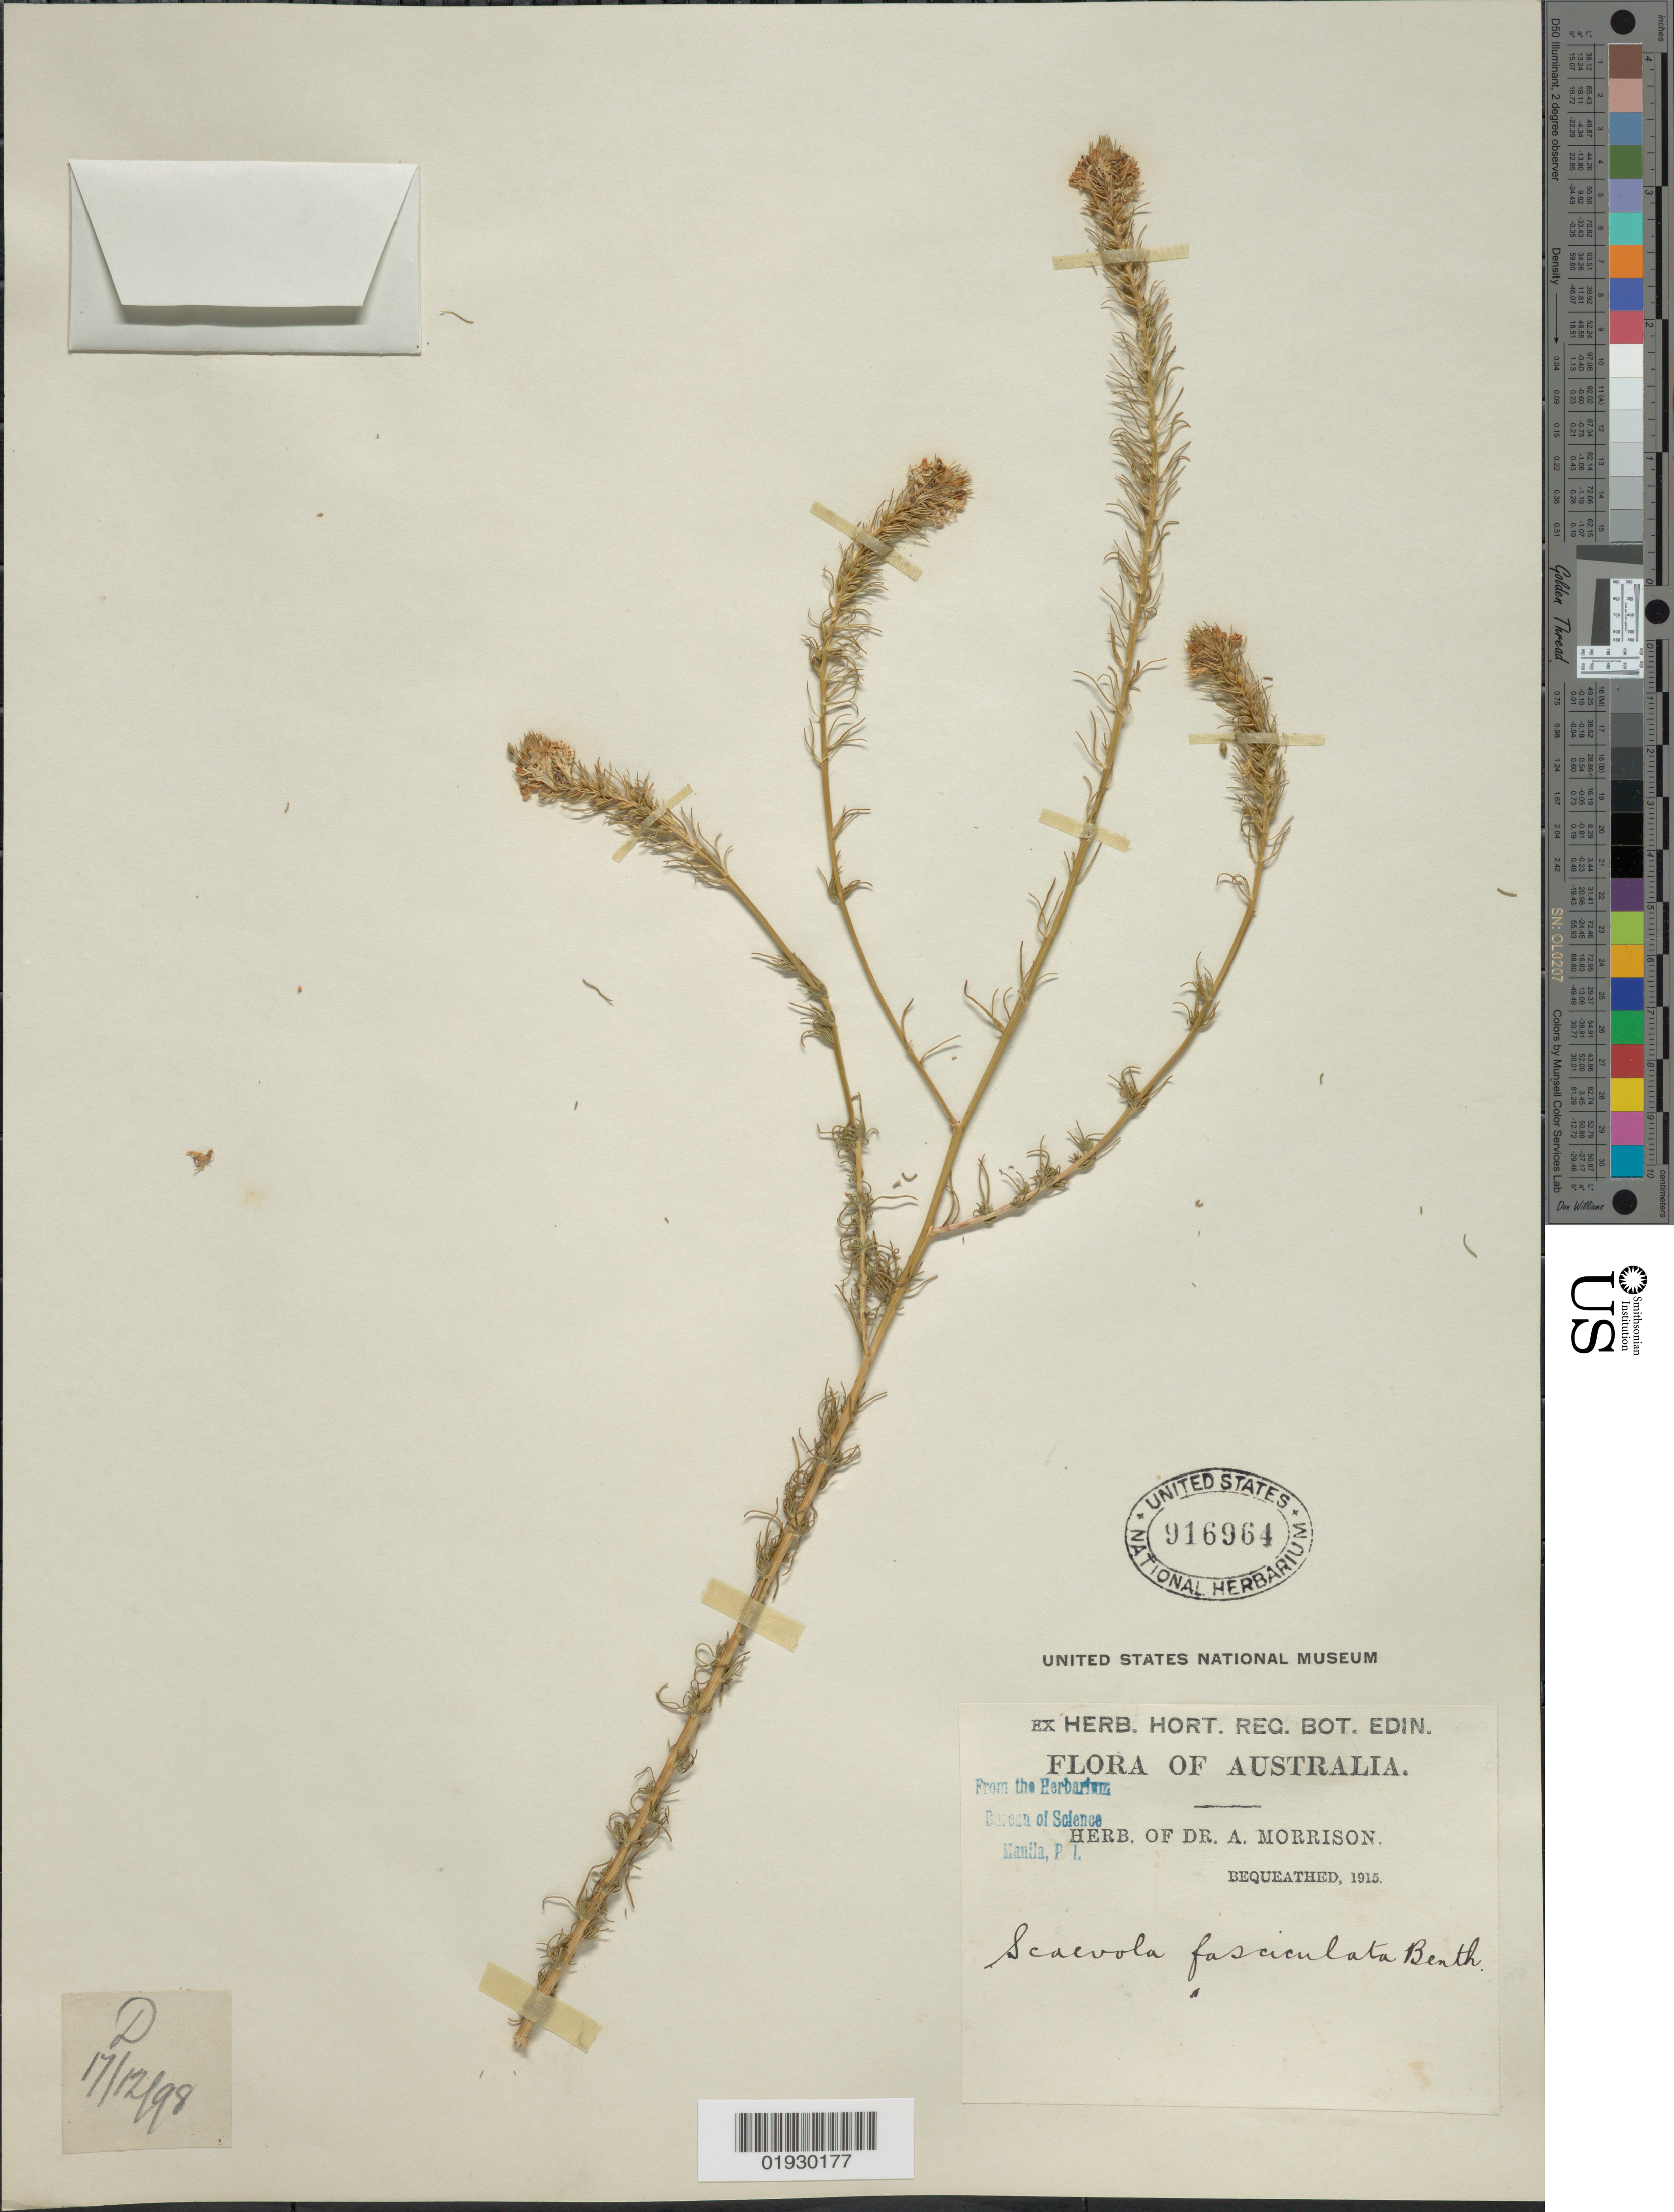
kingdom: Plantae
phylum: Tracheophyta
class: Magnoliopsida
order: Asterales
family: Goodeniaceae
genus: Scaevola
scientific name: Scaevola fasciculata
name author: Benth.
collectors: ex herb. Dr. A. Morrison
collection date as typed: Transcribed d/m/y: 17/12/98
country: Australia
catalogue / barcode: US 916964